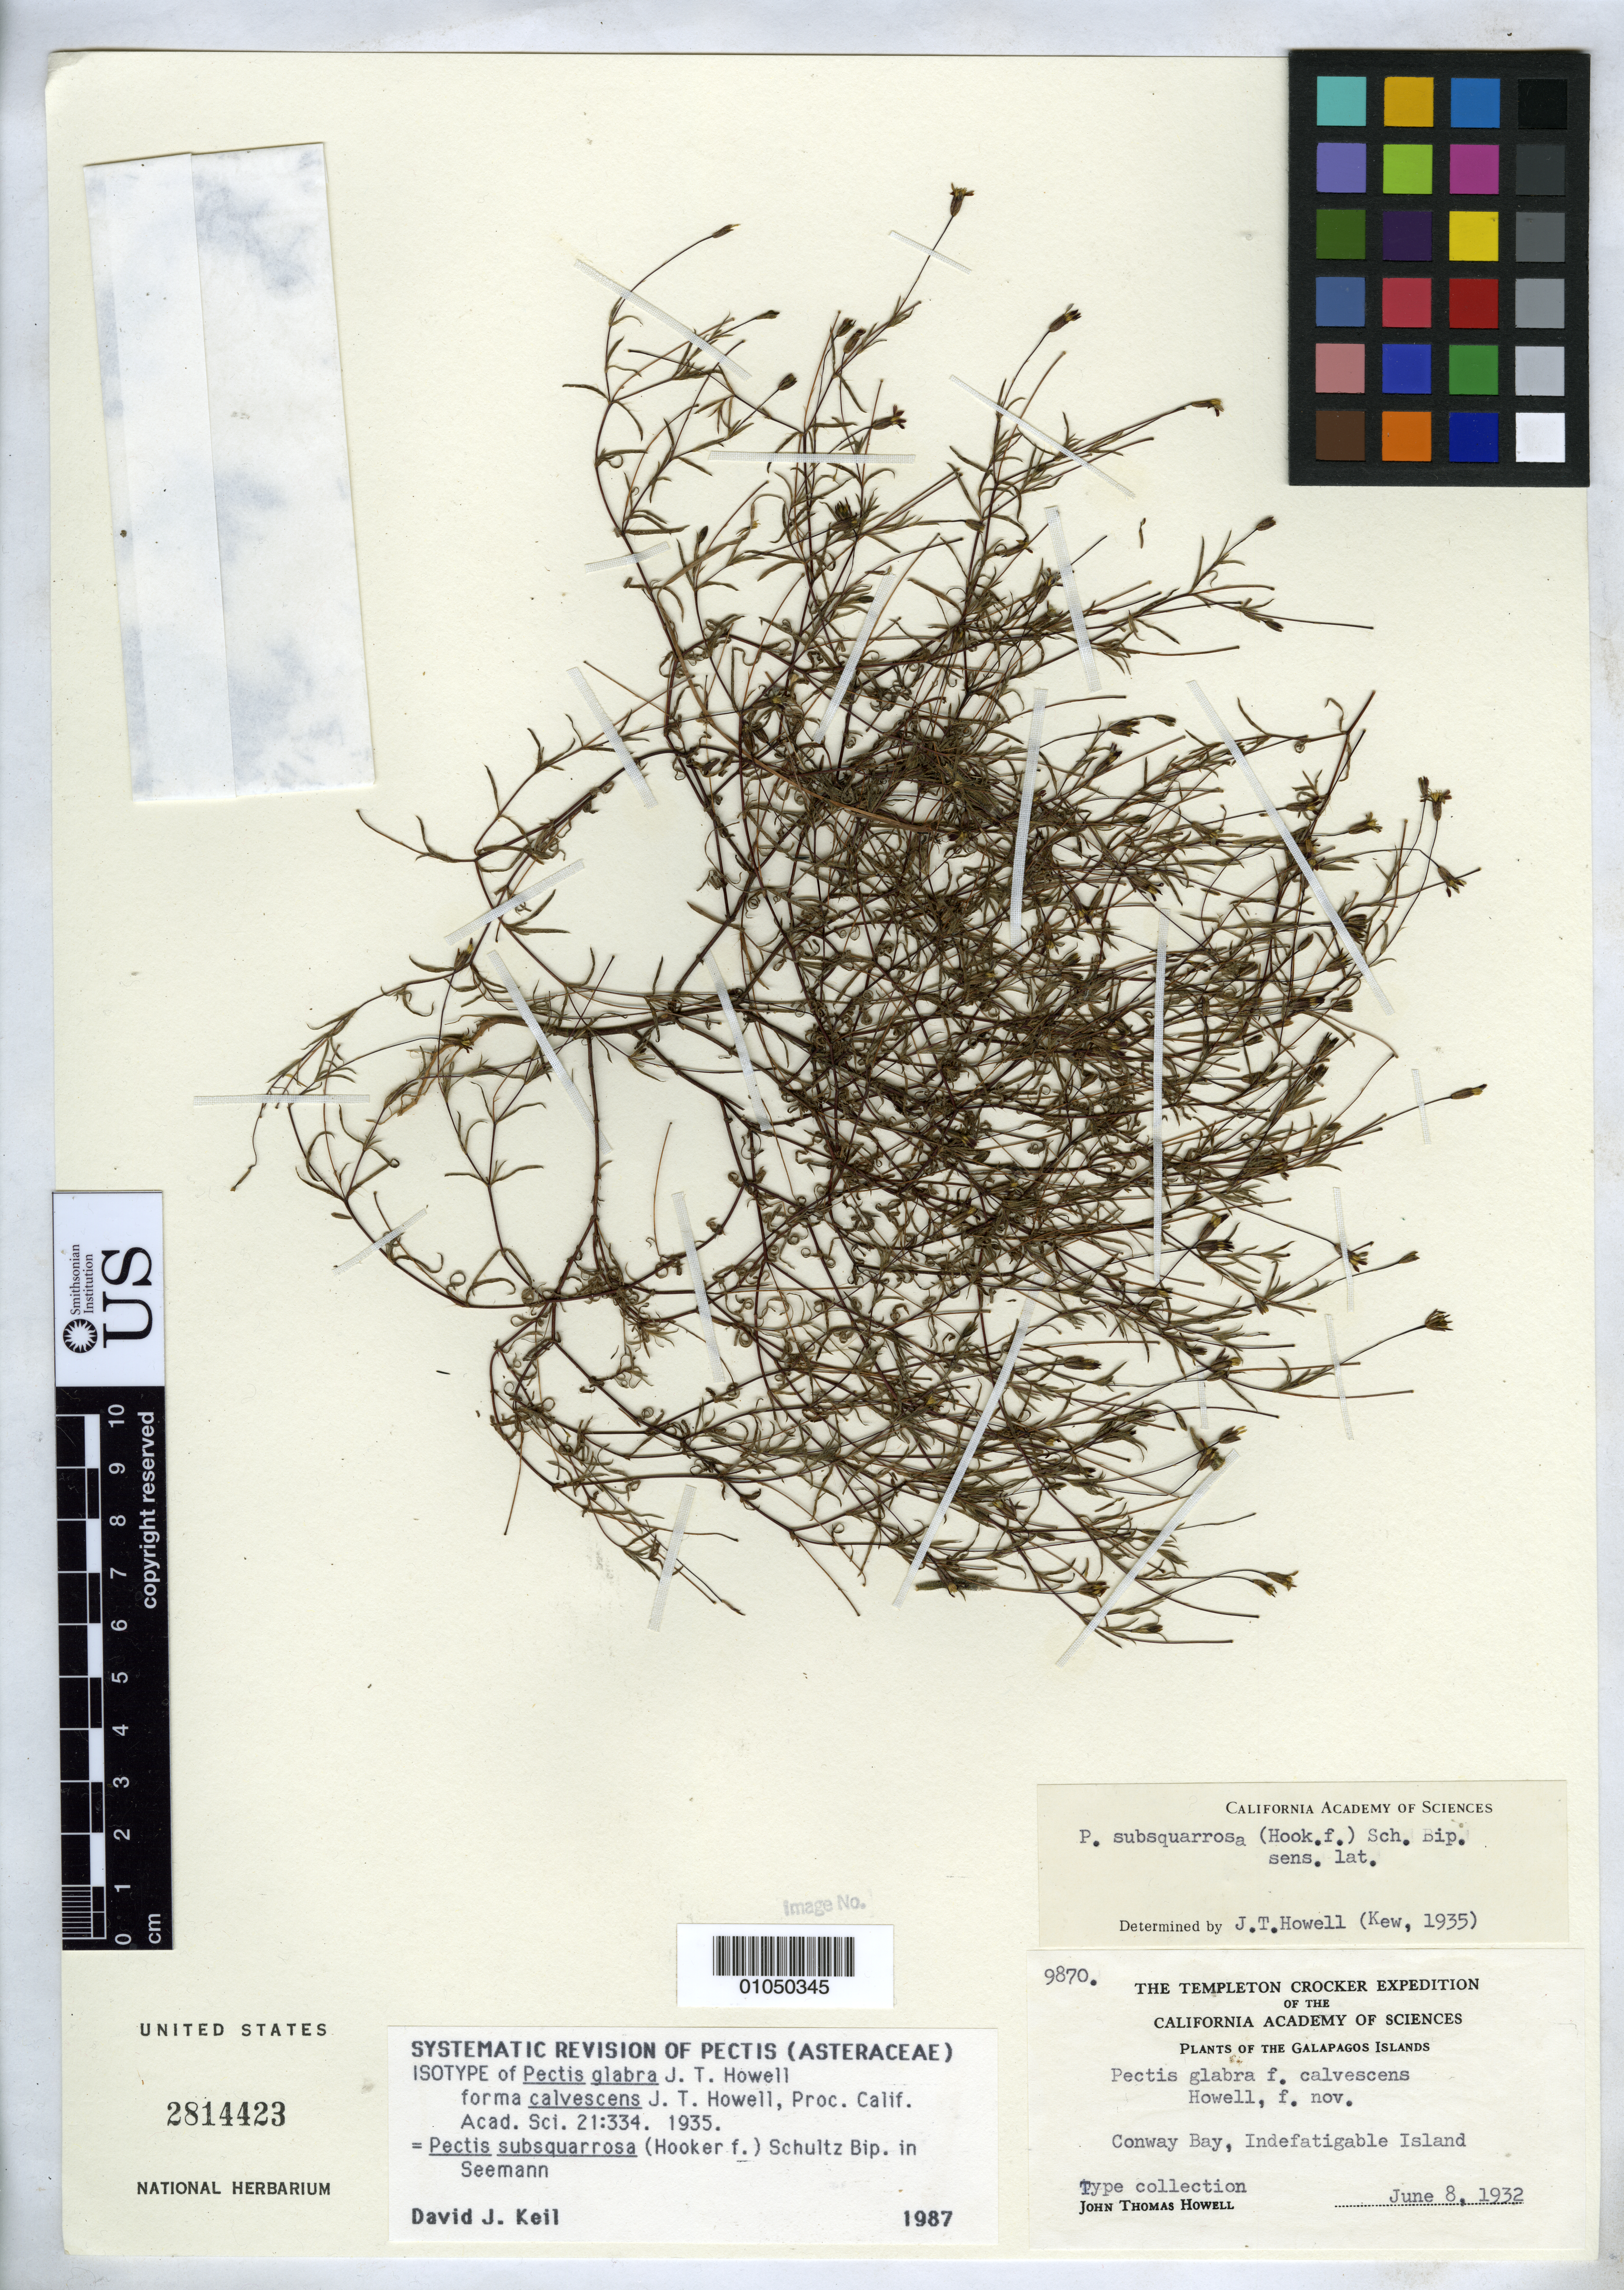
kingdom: Plantae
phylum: Tracheophyta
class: Magnoliopsida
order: Asterales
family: Asteraceae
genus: Pectis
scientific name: Pectis glabra f. calvescens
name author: J.T. Howell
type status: Isotype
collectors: J. T. Howell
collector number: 9870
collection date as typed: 08 Jun 1932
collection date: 1932-06-08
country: Ecuador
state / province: Colón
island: Santa Cruz [Indefatigable, Chaves]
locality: Conway Bay, Indefatigable Island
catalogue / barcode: US 2814423